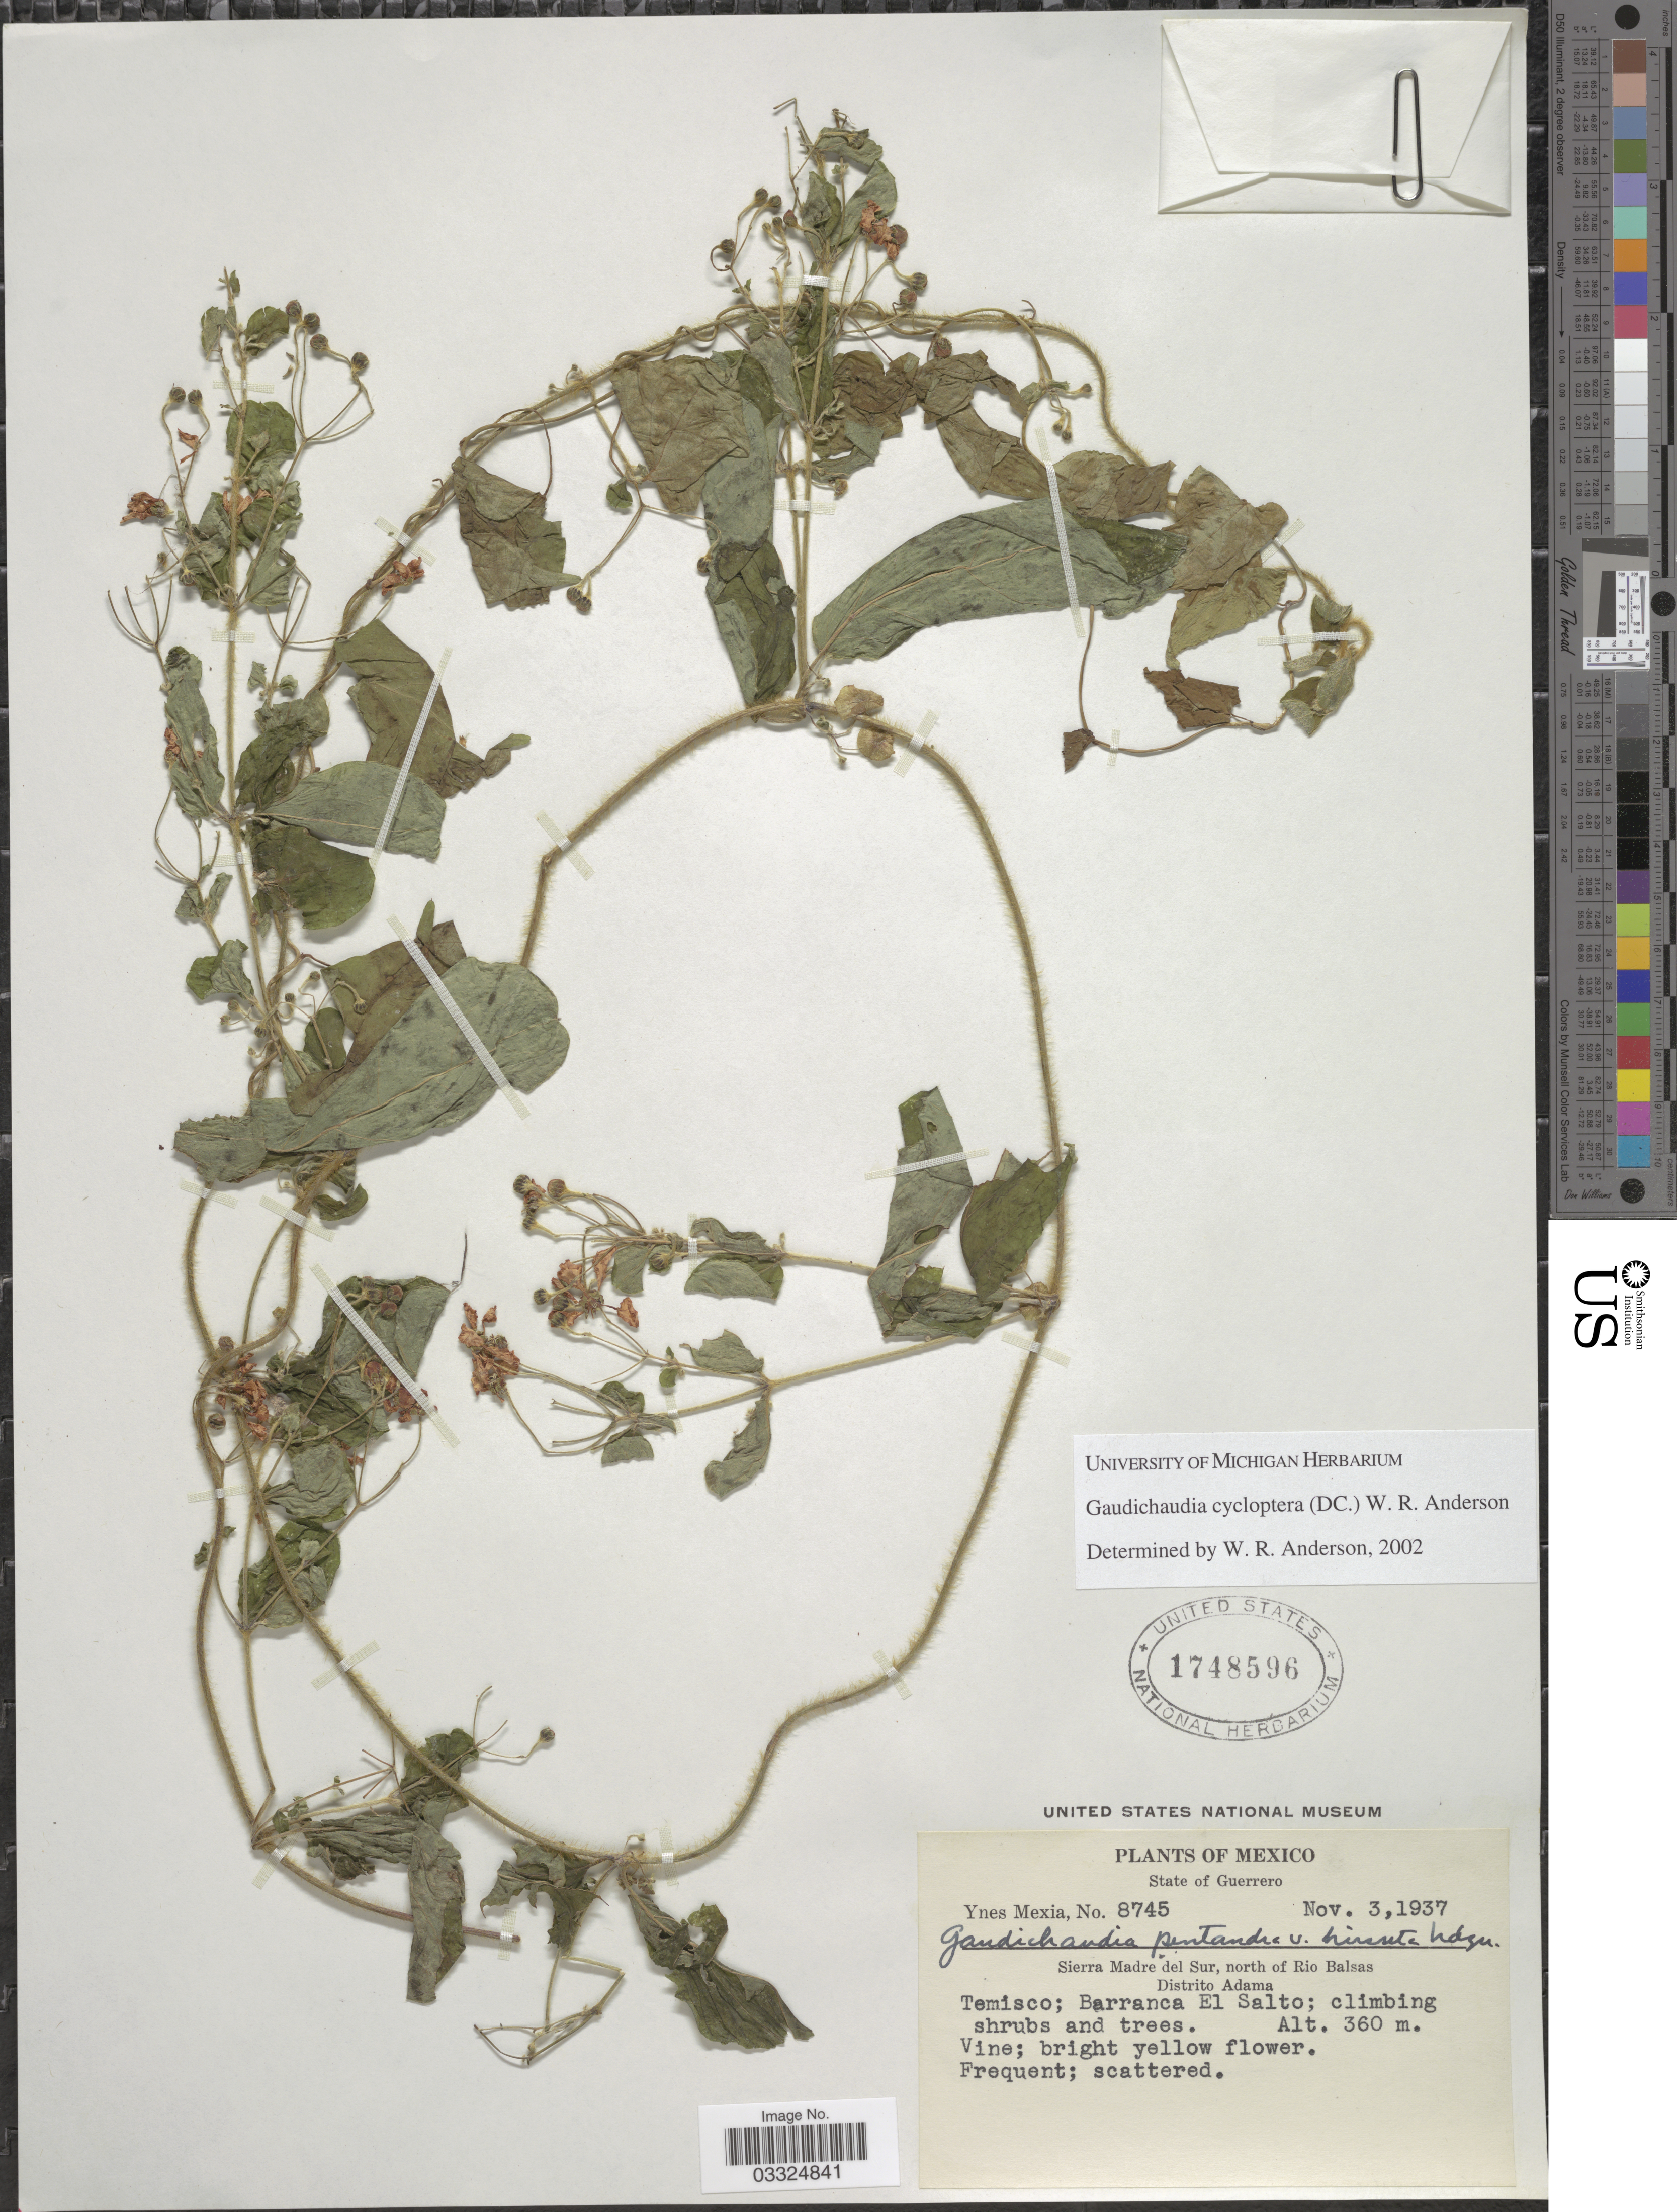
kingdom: Plantae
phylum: Tracheophyta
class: Magnoliopsida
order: Malpighiales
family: Malpighiaceae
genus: Gaudichaudia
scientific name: Gaudichaudia cycloptera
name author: (Moc. & Sessé ex DC.) W.R. Anderson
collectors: Y. Mexia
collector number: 8745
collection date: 1937-11-03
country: Mexico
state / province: Guerrero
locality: Sierra Madre del Sur, north of Rio Balsas. Distrito Adama. Temisco; Barranca El Salto.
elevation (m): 360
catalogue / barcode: US 1748596